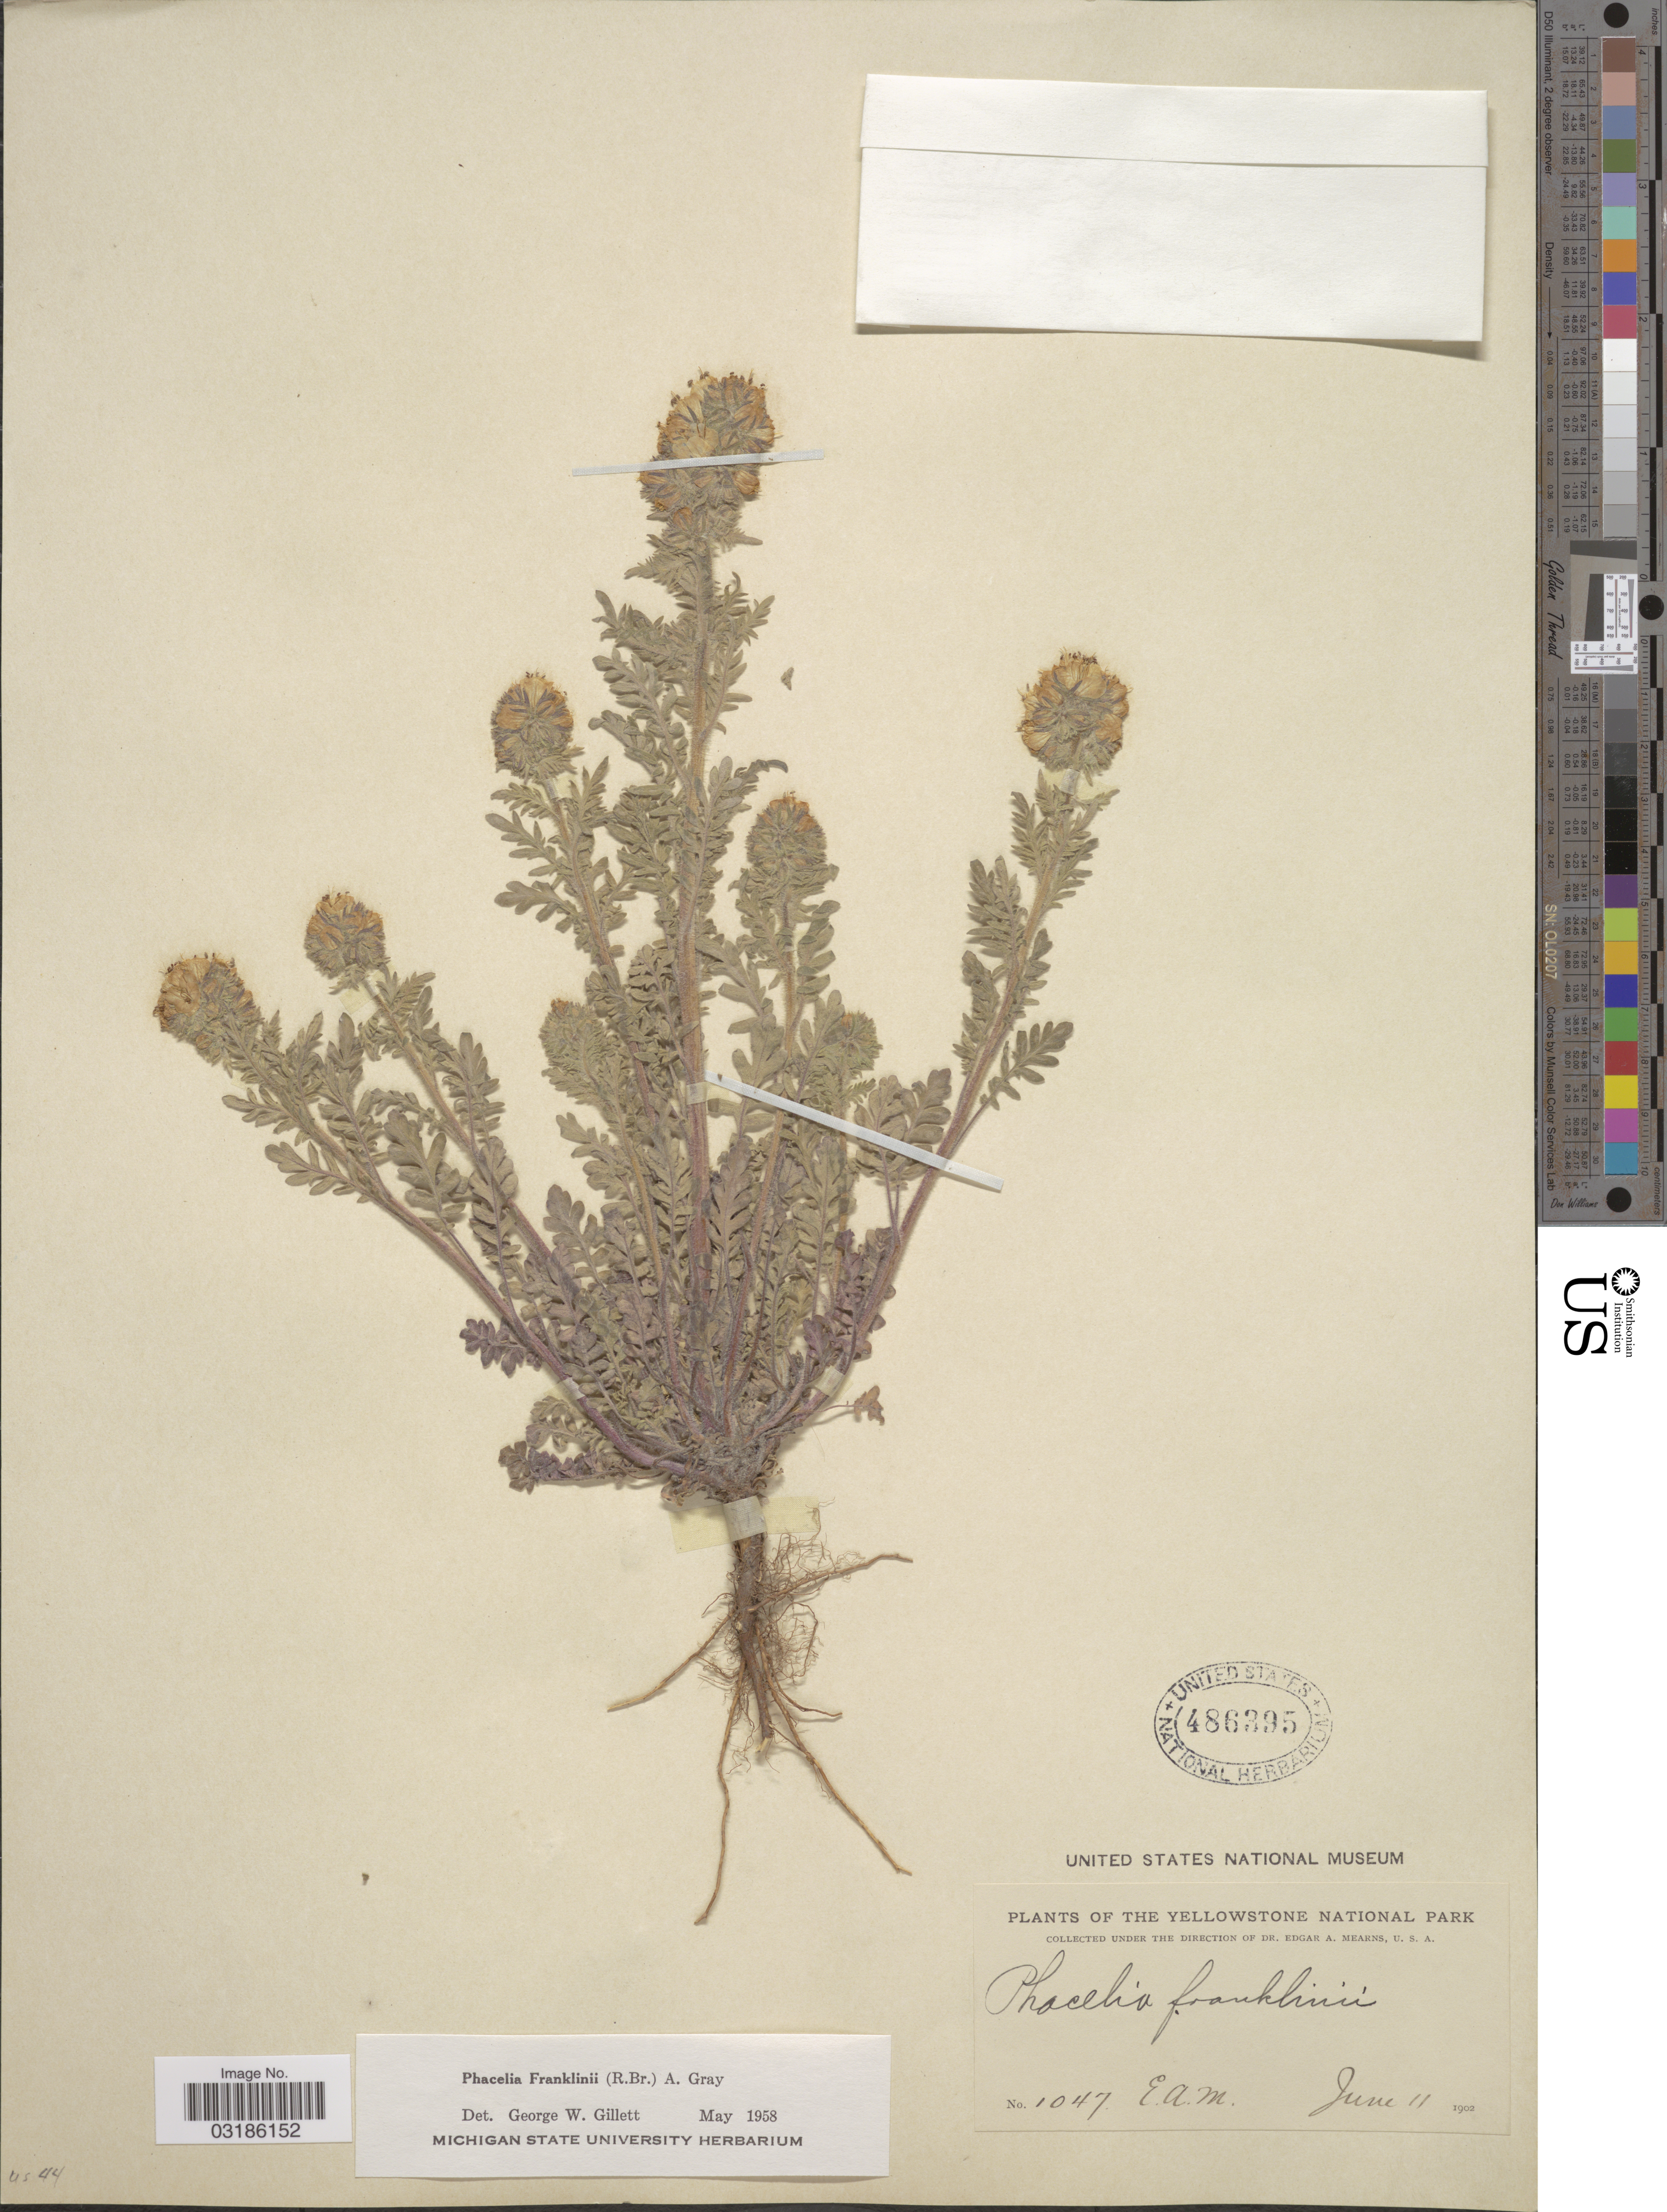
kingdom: Plantae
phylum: Tracheophyta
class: Magnoliopsida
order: Boraginales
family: Hydrophyllaceae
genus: Phacelia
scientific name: Phacelia franklinii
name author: Nutt.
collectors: E. A. Mearns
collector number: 1047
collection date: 1902-06-11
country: United States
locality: Yellowstone National Park.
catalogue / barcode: US 486395